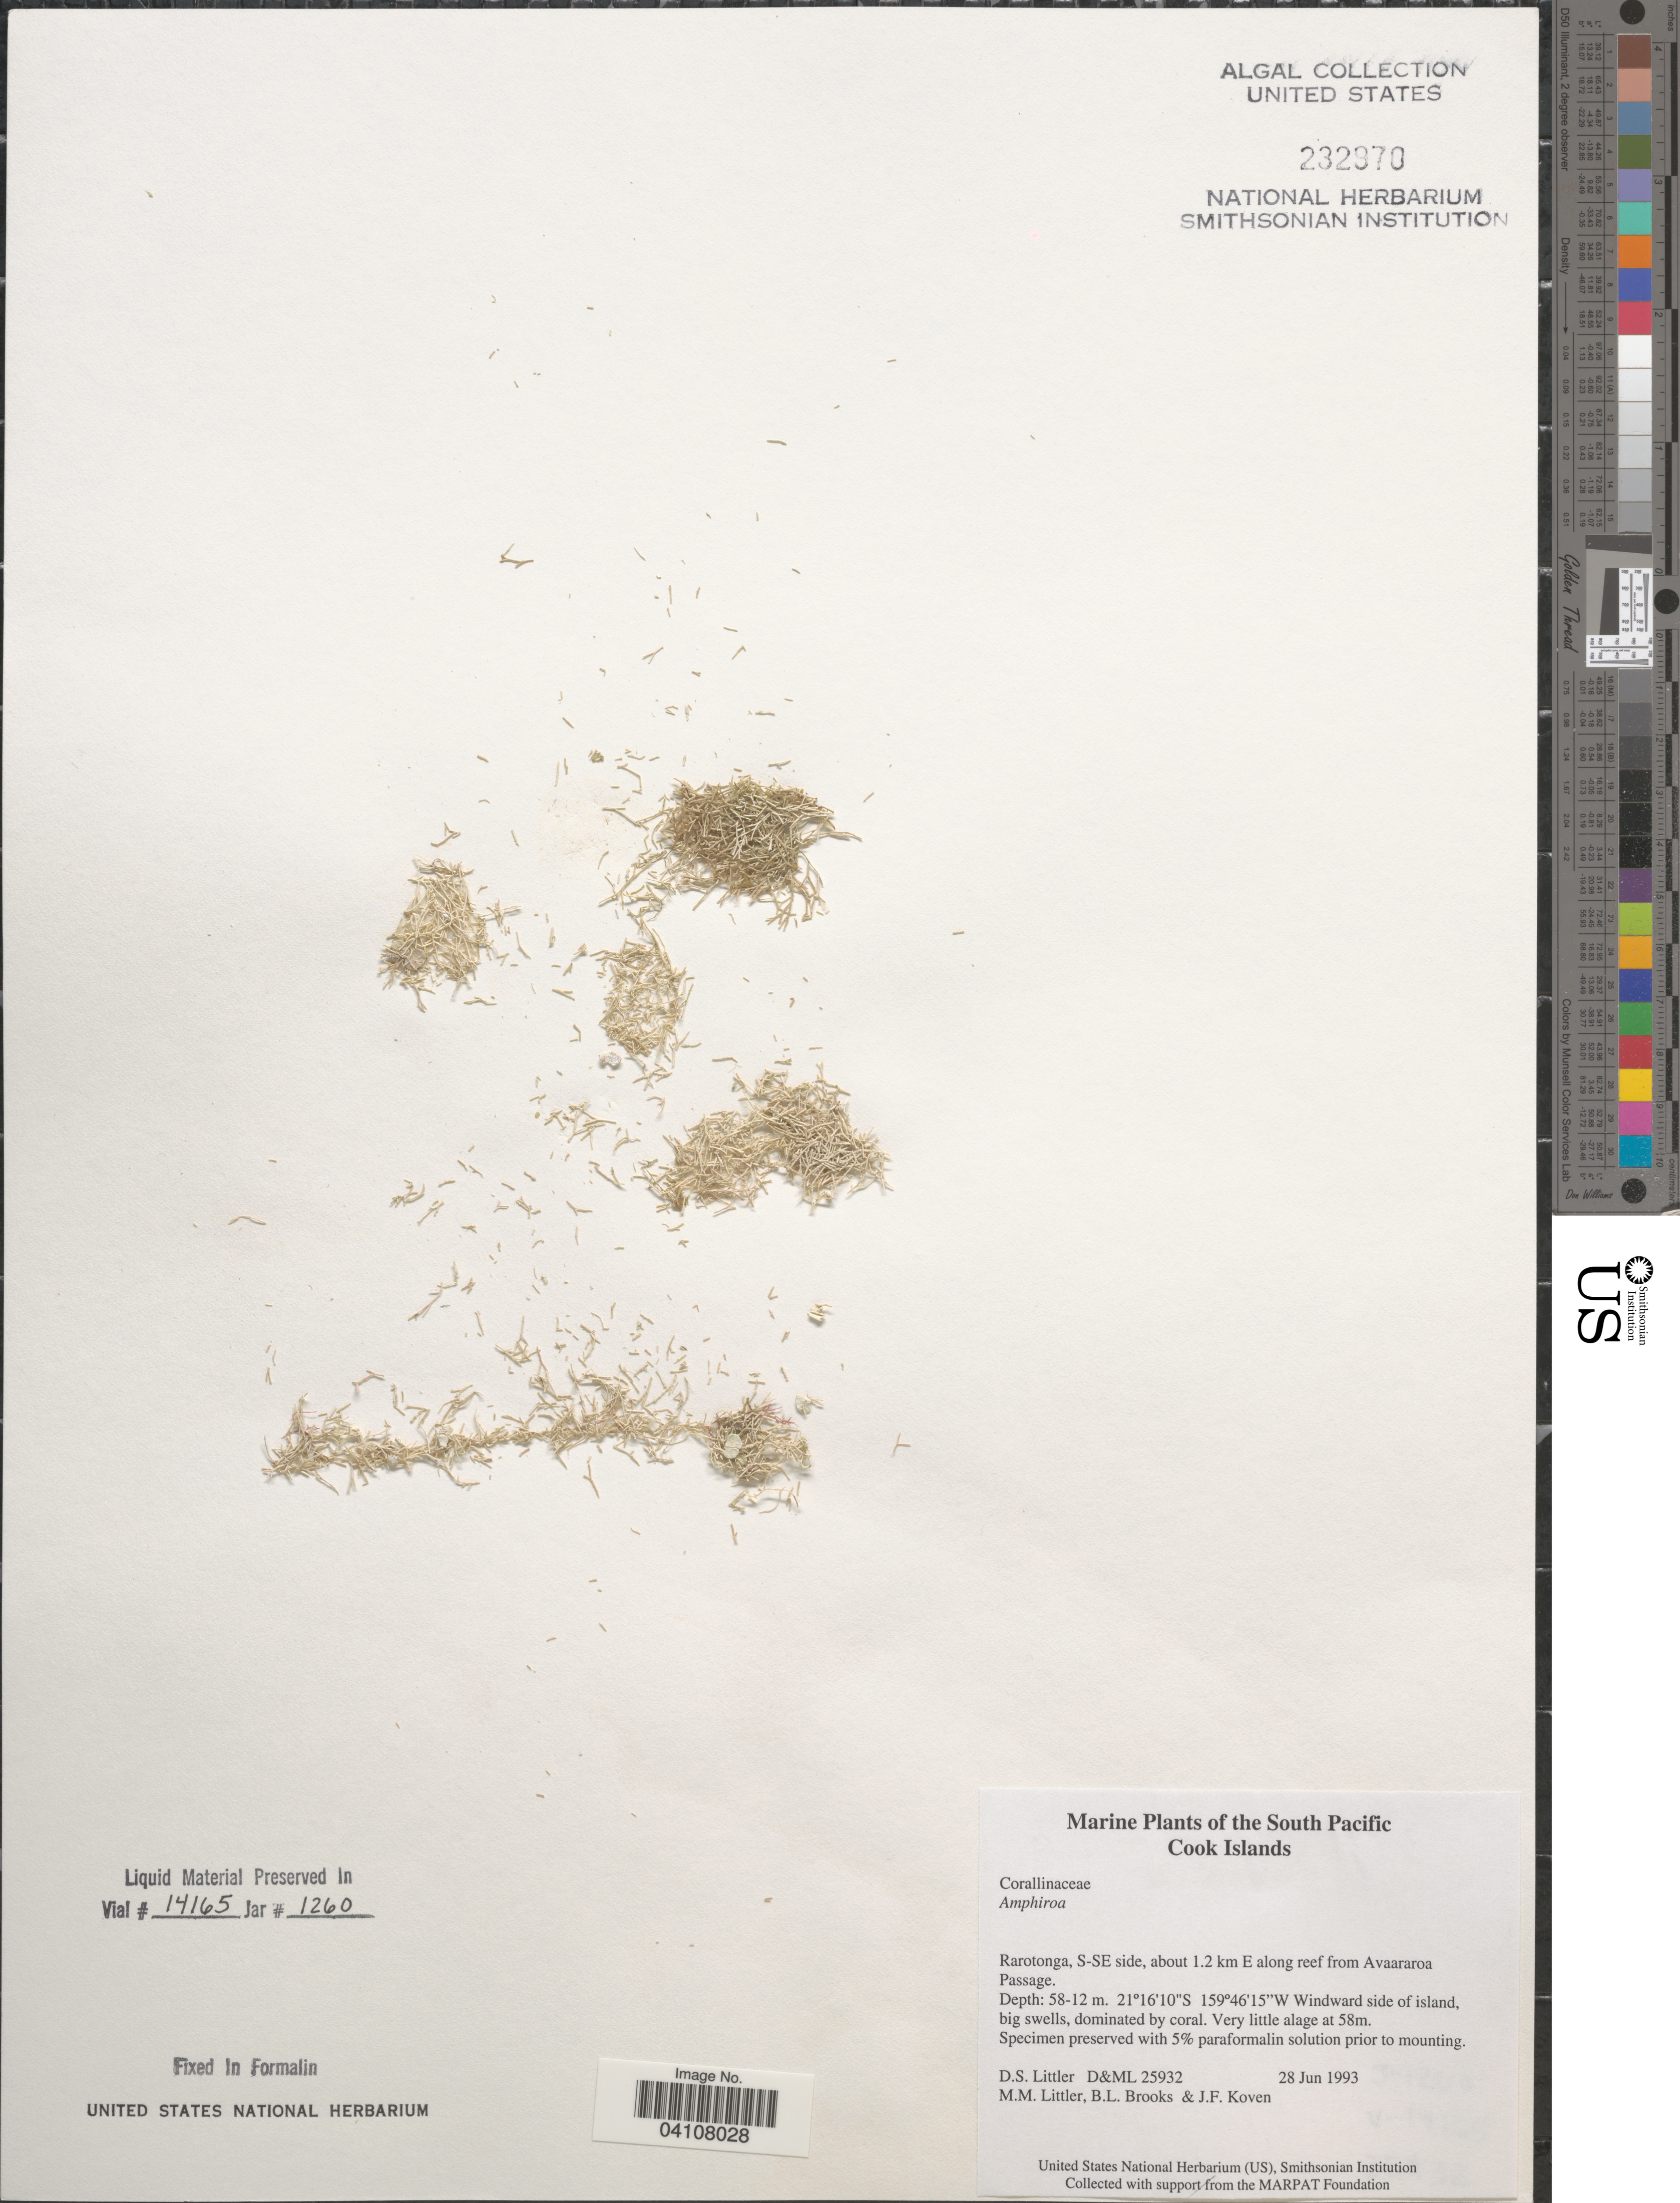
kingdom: Plantae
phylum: Rhodophyta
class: Florideophyceae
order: Corallinales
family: Lithophyllaceae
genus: Amphiroa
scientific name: Amphiroa sp.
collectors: D. S. Littler, B. Brooks & J. Koven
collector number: D&ML25932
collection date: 1993-06-28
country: Cook Islands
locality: The South Pacific. Rarotonga, S-SE side, about 1.2 km E along reef from Avaararoa Passage. Windward side of island.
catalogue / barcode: US 232970